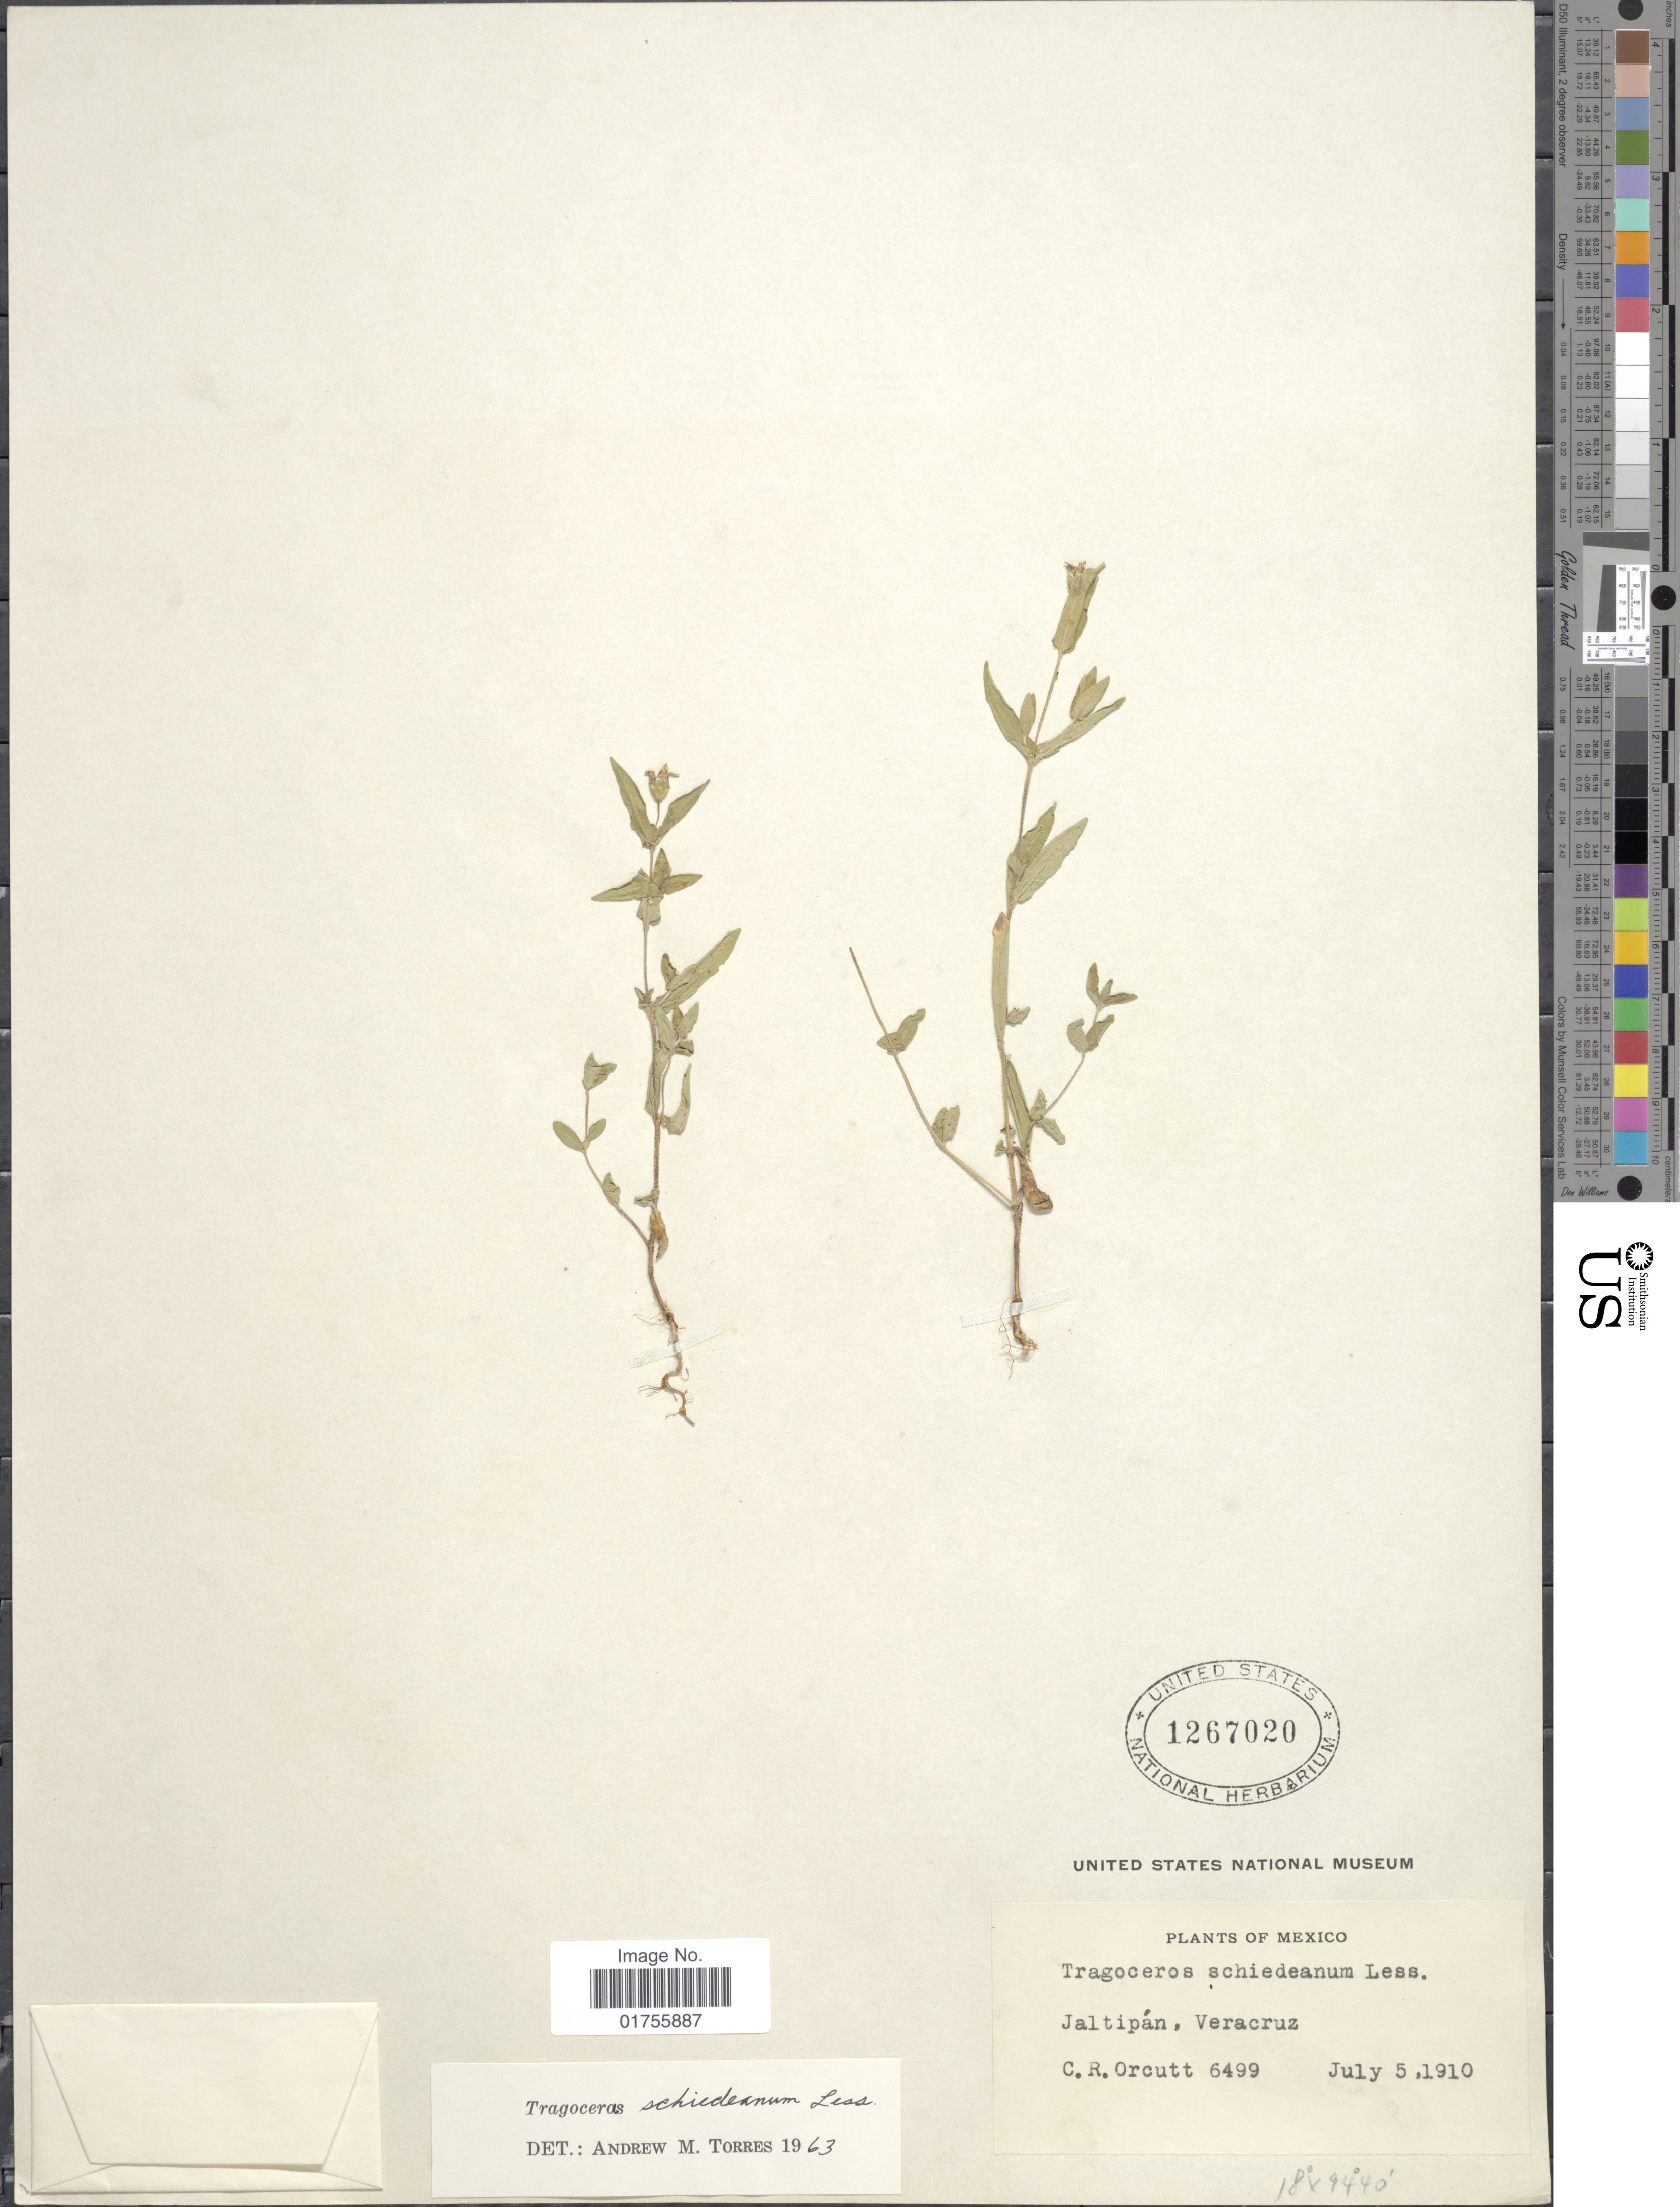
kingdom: Plantae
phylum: Tracheophyta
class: Magnoliopsida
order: Asterales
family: Asteraceae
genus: Tragoceros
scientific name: Tragoceros schiedeanum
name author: Less.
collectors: C. R. Orcutt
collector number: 6499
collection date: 1910-07-05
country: Mexico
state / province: Veracruz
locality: Jaltipan, Veracruz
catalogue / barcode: US 1267020